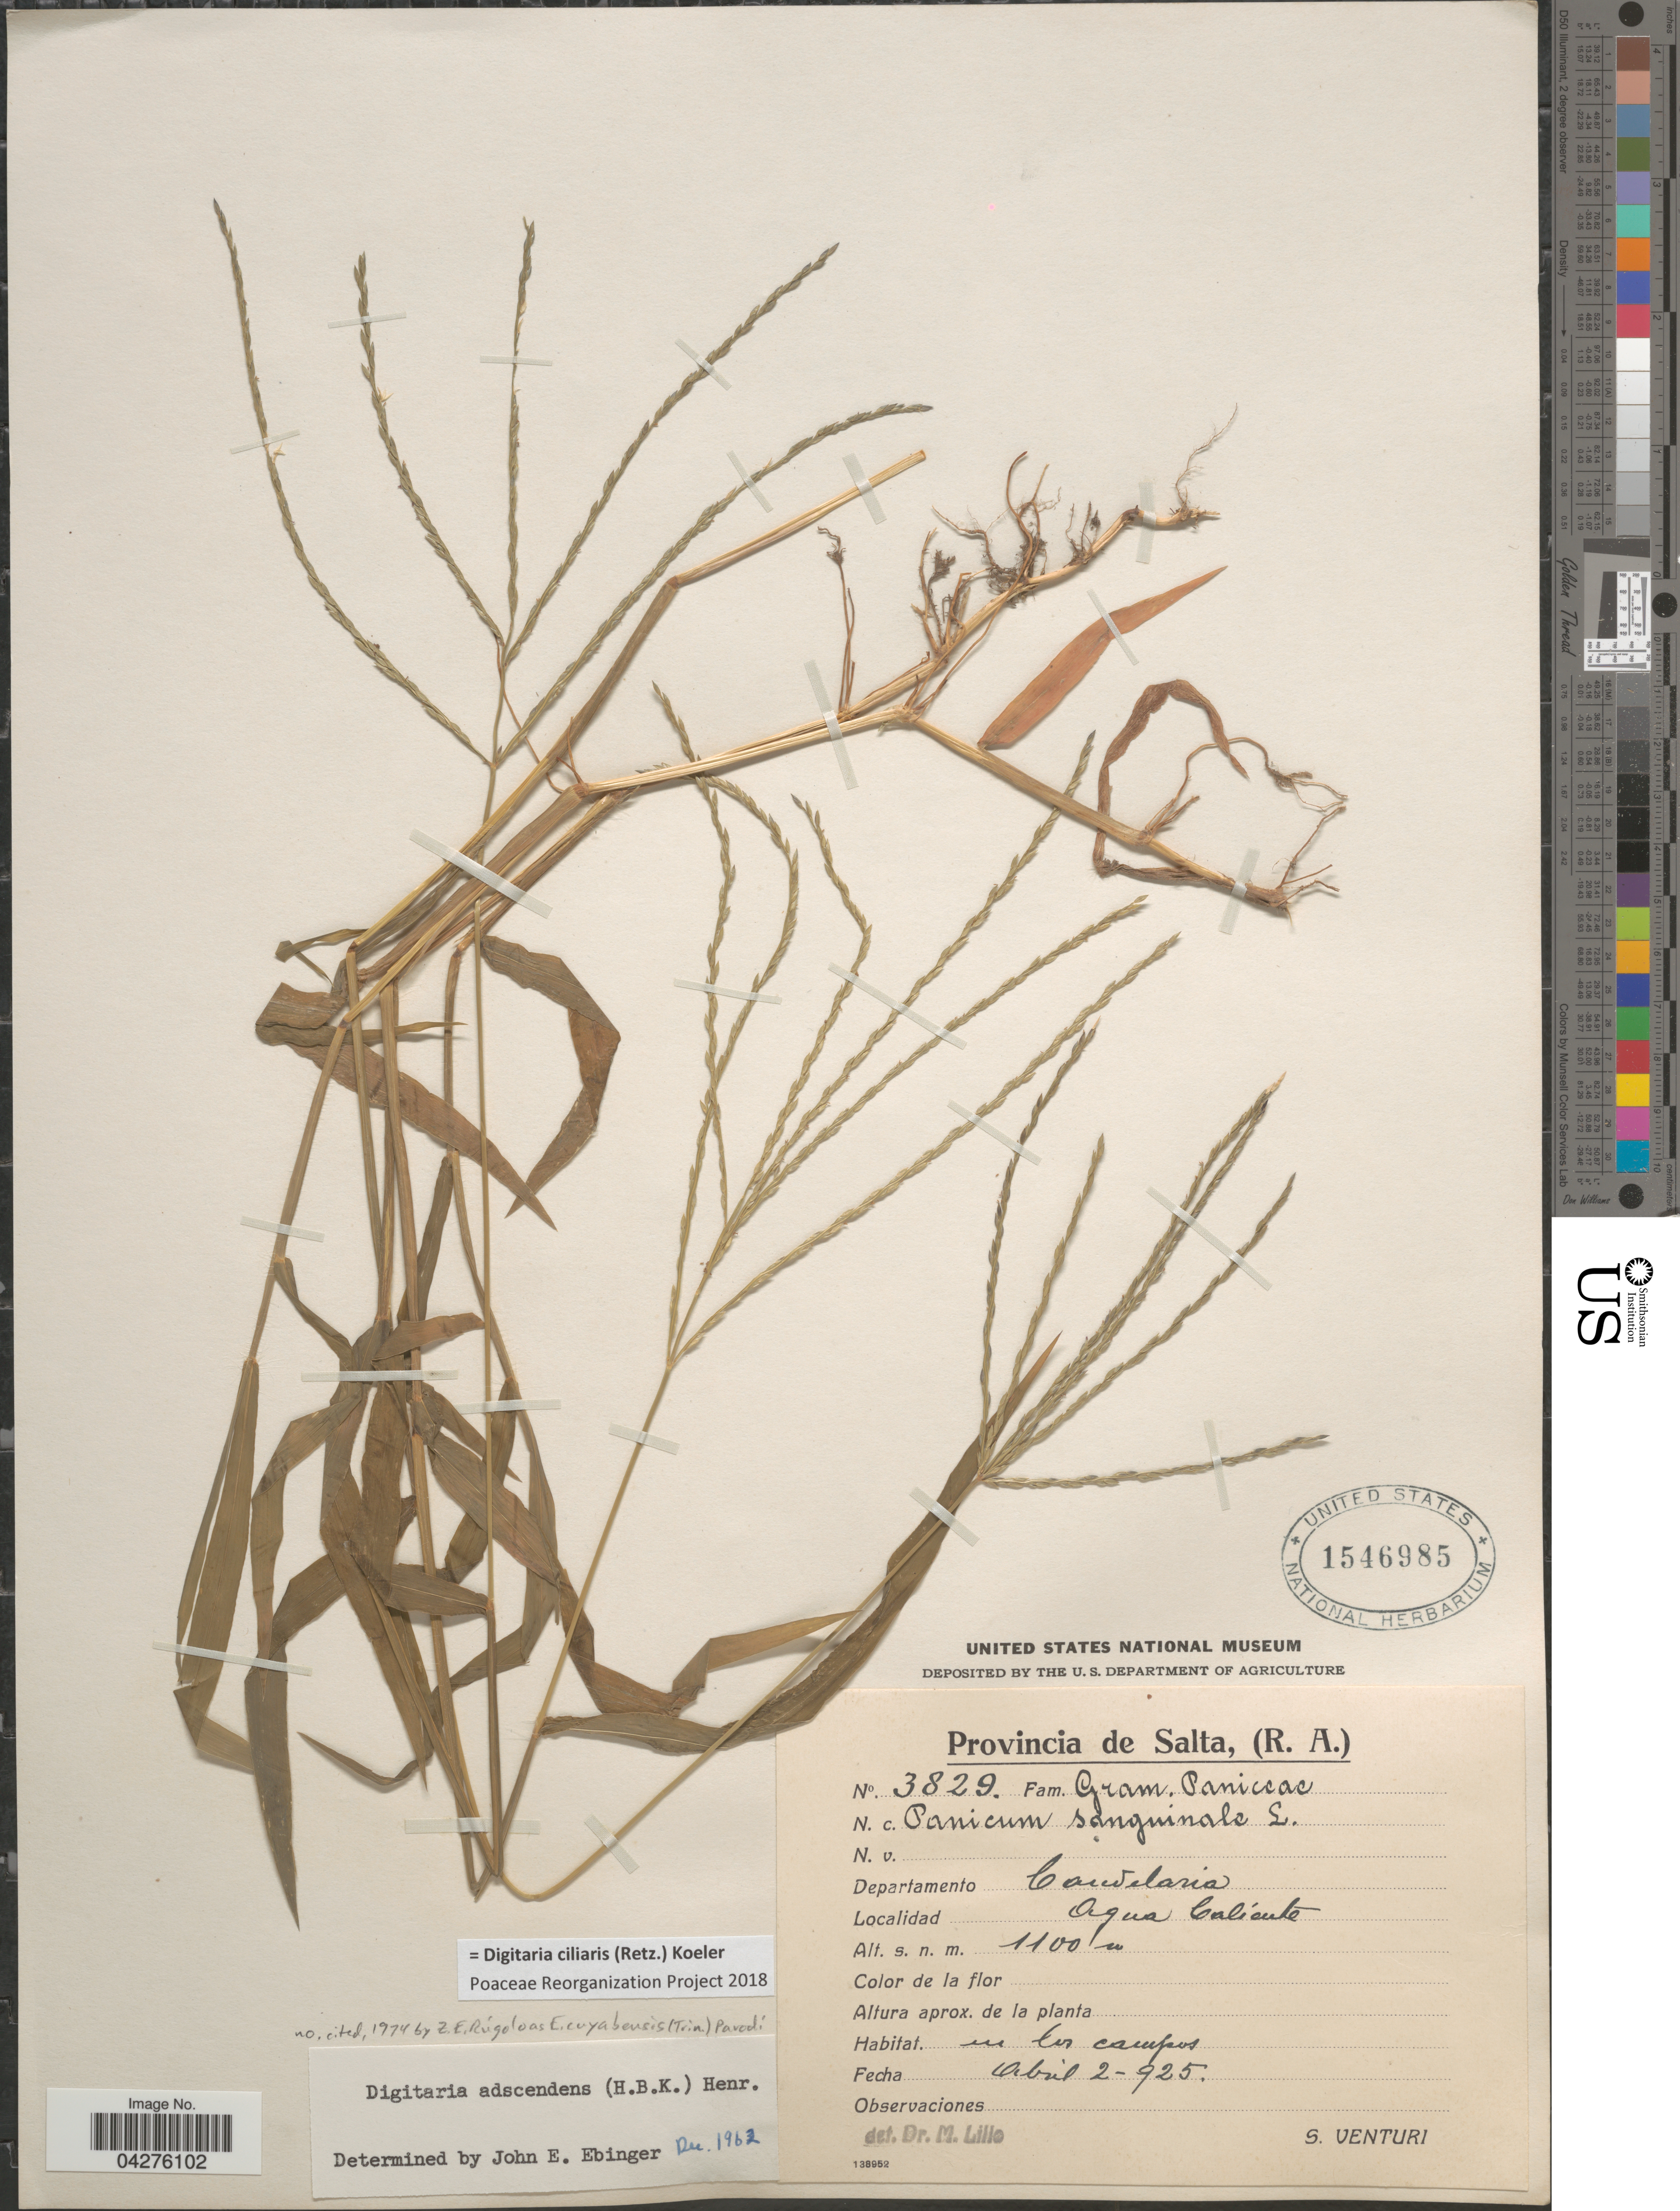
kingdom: Plantae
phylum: Tracheophyta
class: Liliopsida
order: Poales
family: Poaceae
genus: Digitaria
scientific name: Digitaria ciliaris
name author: (Retz.) Koeler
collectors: S. Venturi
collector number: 3829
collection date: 1925-04-02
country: Argentina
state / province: Salta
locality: Departamento Candelaria. Agua Caliente.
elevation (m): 1100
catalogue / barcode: US 1546985